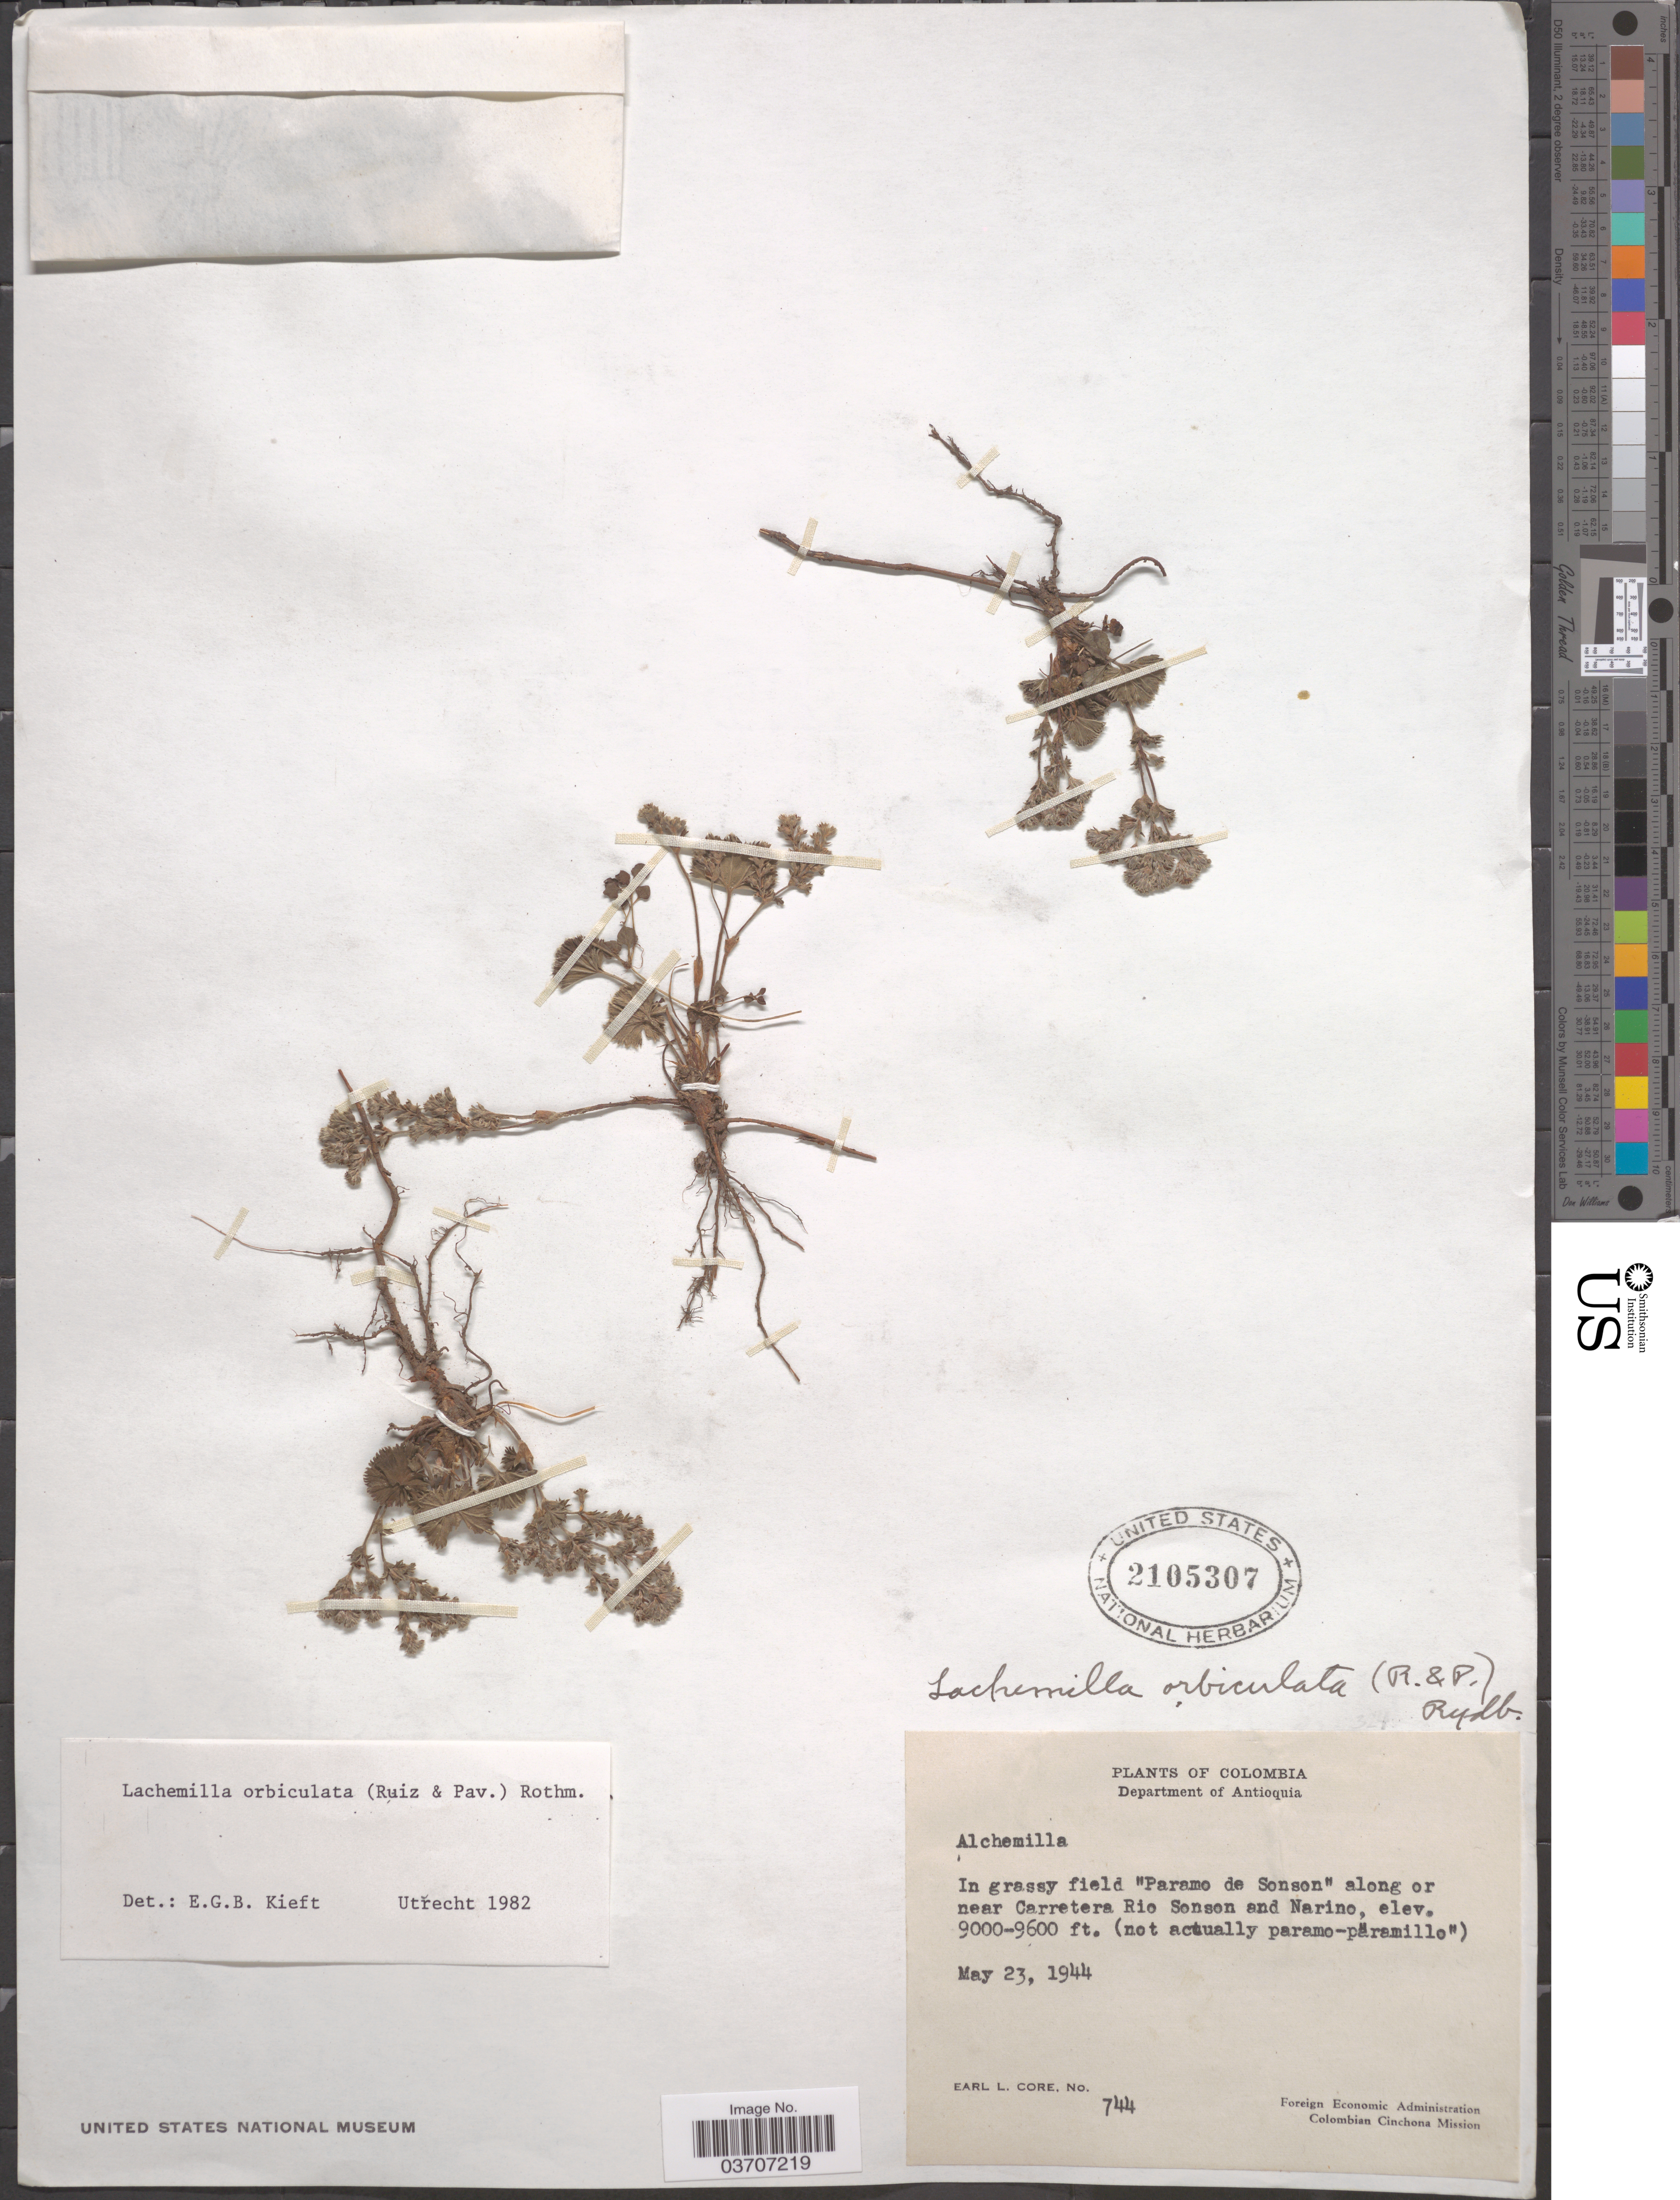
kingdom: Plantae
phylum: Tracheophyta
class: Magnoliopsida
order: Rosales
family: Rosaceae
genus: Lachemilla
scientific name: Lachemilla orbiculata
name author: (Ruiz & Pav.) Rydb.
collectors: E. L. Core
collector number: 744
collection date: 1944-05-23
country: Colombia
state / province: Antioquia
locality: Department of Antioquia. In grassy field "Paramo de Sonson" along or near Carretera Rio Sonson and Narino.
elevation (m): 2743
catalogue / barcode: US 2105307